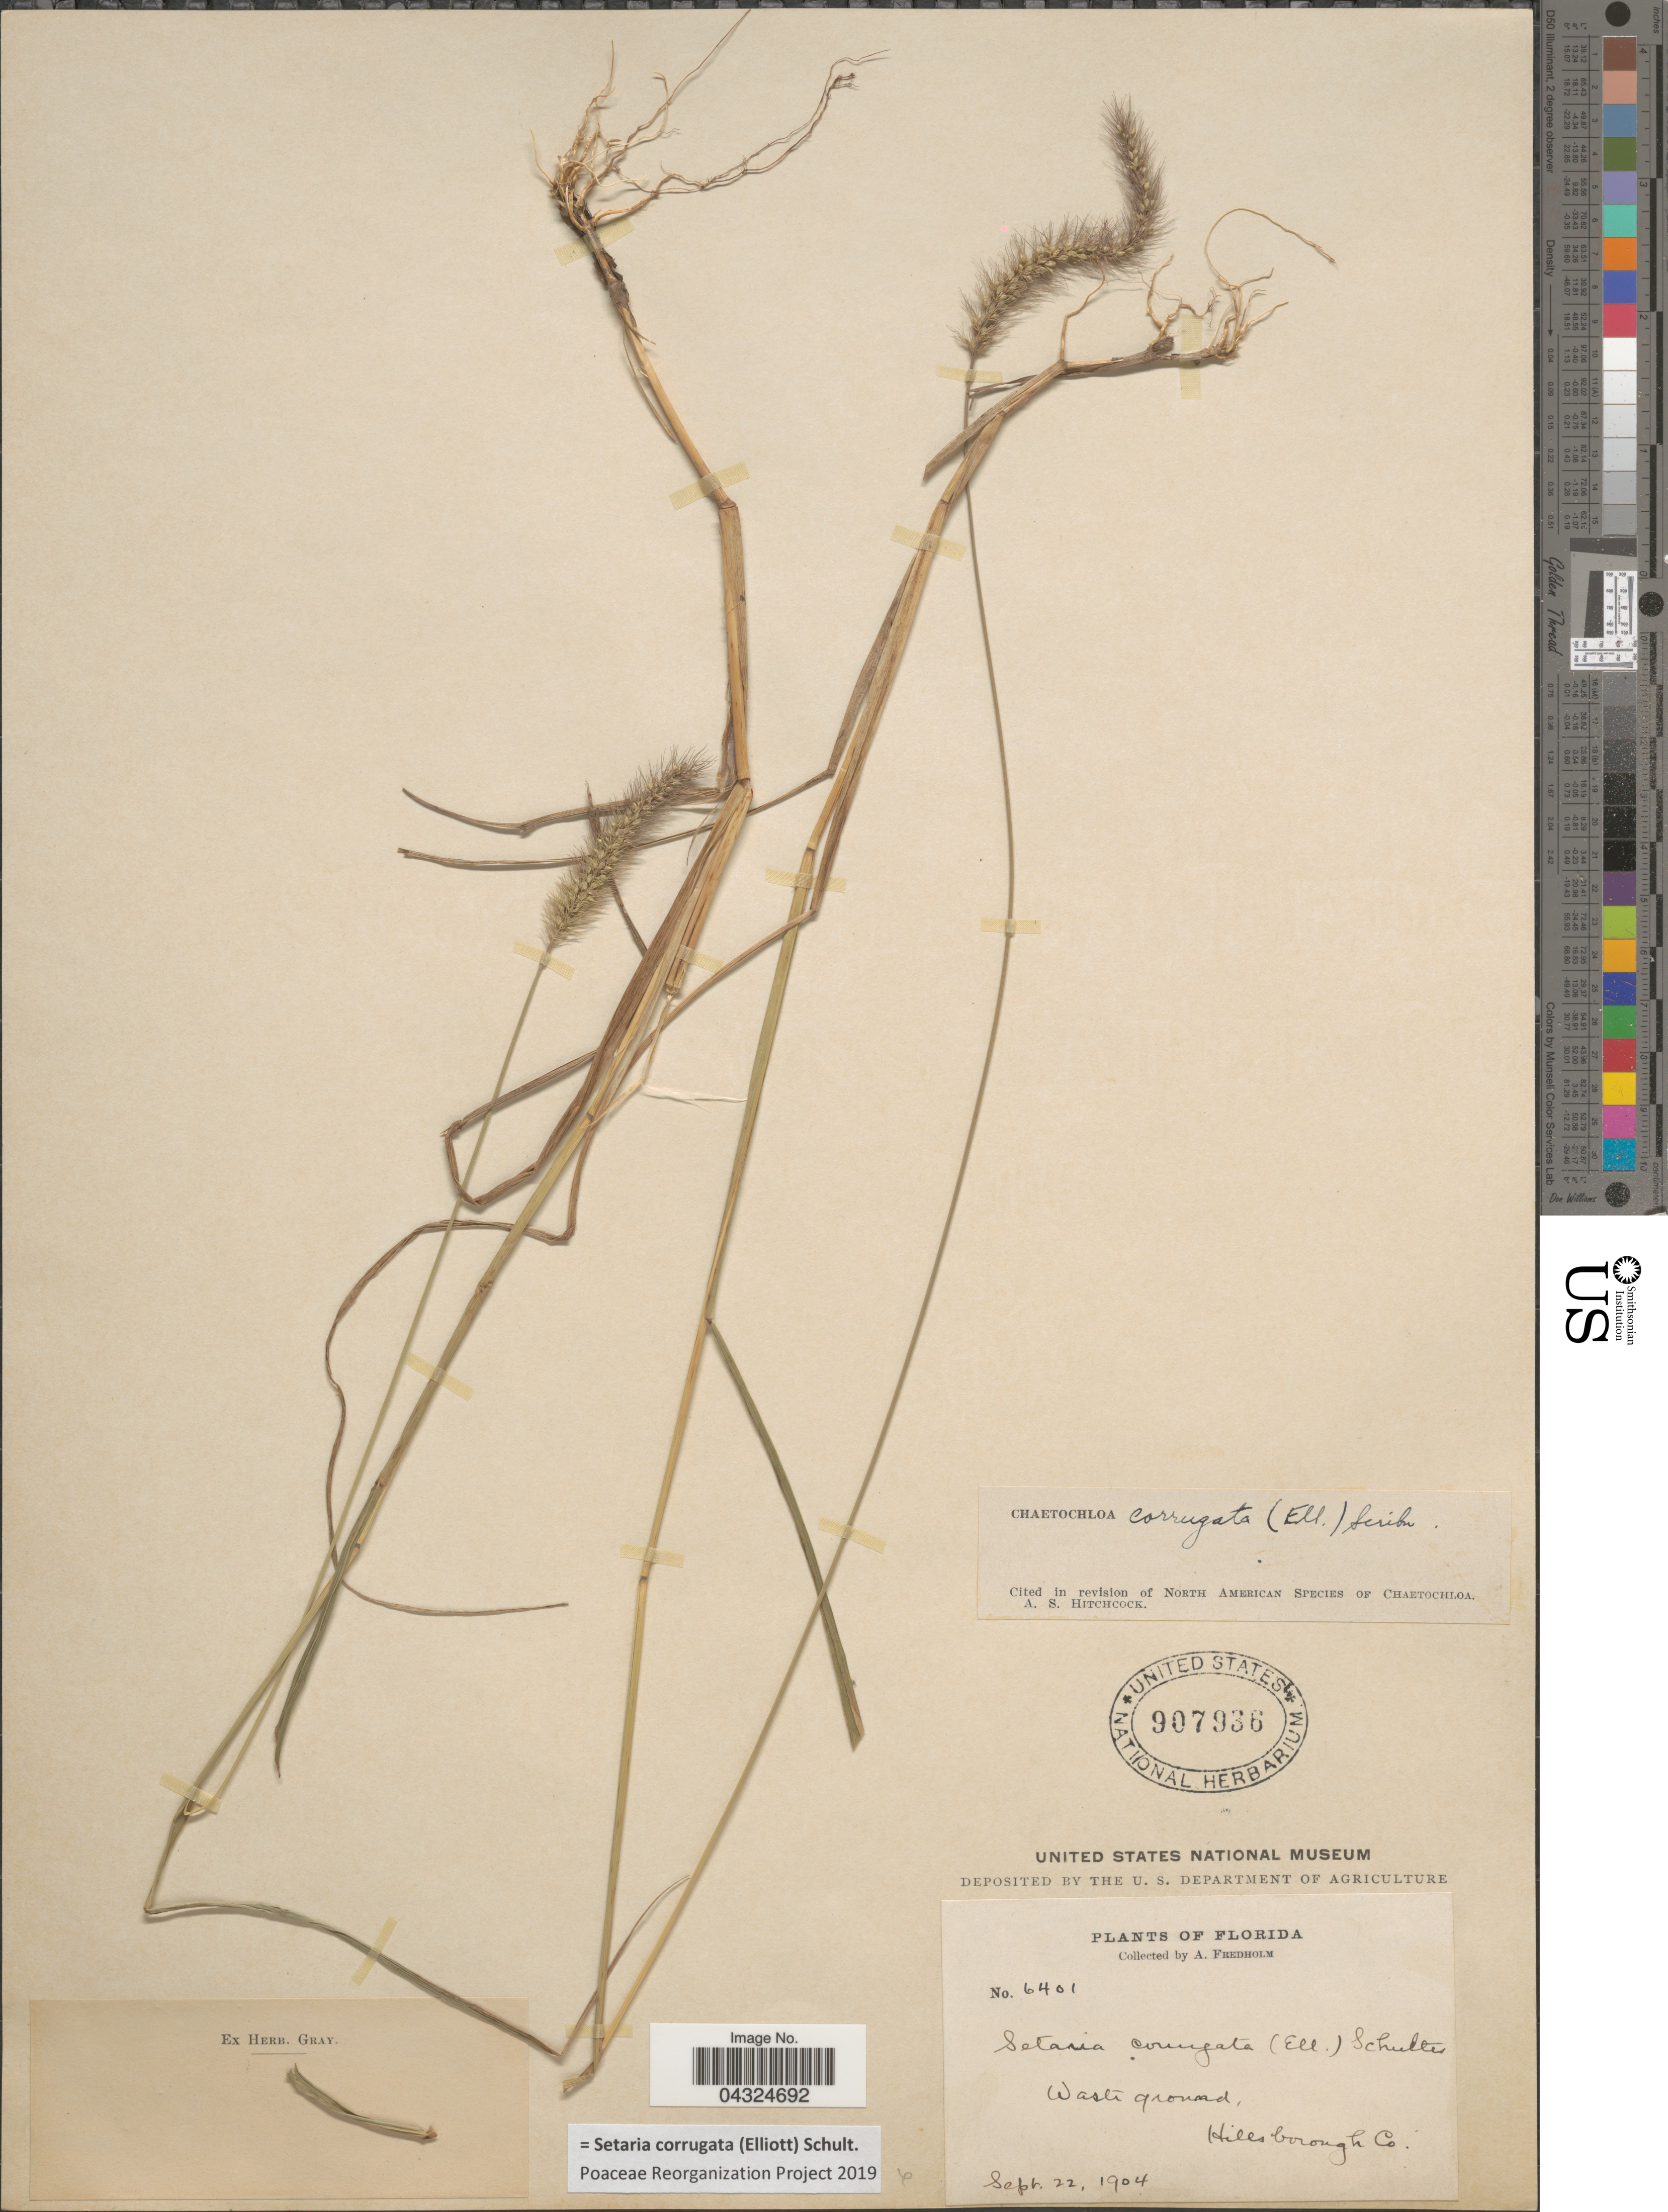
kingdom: Plantae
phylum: Tracheophyta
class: Liliopsida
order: Poales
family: Poaceae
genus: Setaria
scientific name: Setaria corrugata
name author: (Elliott) Schult.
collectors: A. Fredholm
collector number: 6401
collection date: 1904-09-22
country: United States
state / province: Florida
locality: Waste ground, Hillsborough Co.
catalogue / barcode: US 907936